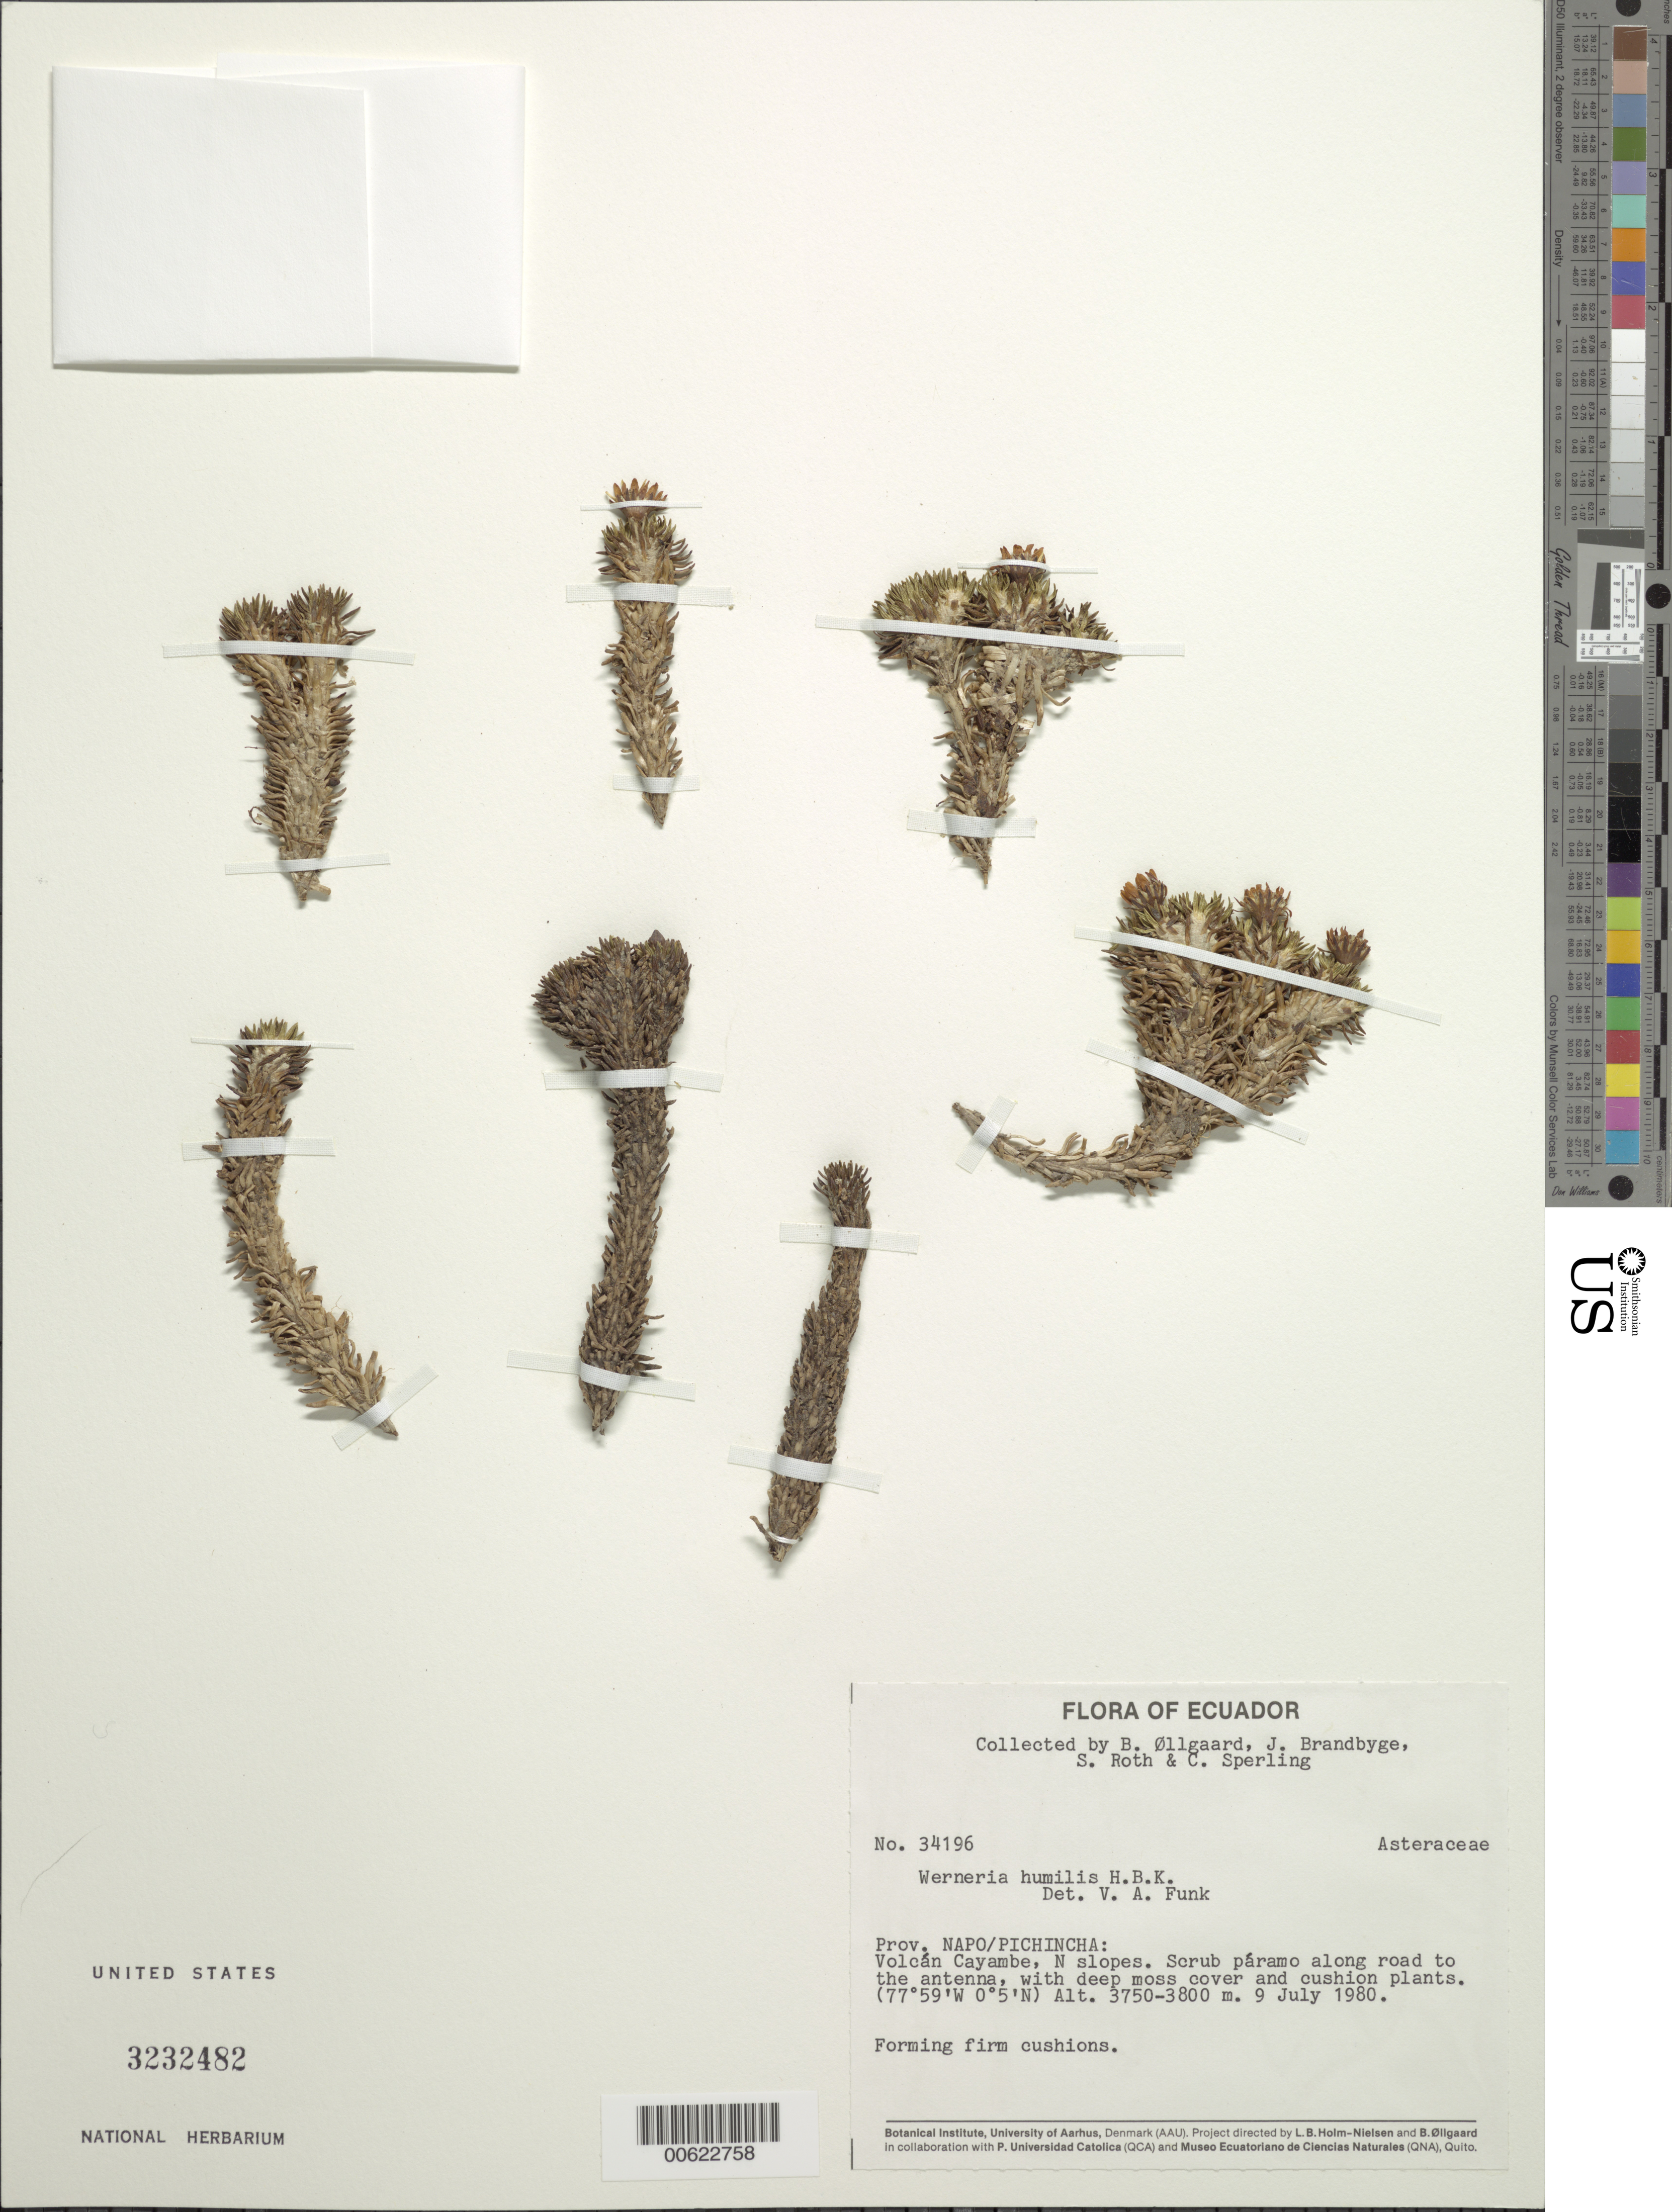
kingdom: Plantae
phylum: Tracheophyta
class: Magnoliopsida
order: Asterales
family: Asteraceae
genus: Xenophyllum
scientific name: Xenophyllum humile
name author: (Kunth) V.A. Funk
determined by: Funk, Vicki A., (BOT), Smithsonian Institution - National Museum of Natural History (UNITED STATES)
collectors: S. Roth & C. Sperling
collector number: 34196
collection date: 1980-07-09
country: Ecuador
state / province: Pichincha / Napo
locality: Volcán Cayambe, N slopes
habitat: Scrub páramo along road to the antenna, deep moss cover and cushion plants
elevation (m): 3750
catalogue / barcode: US 3232482